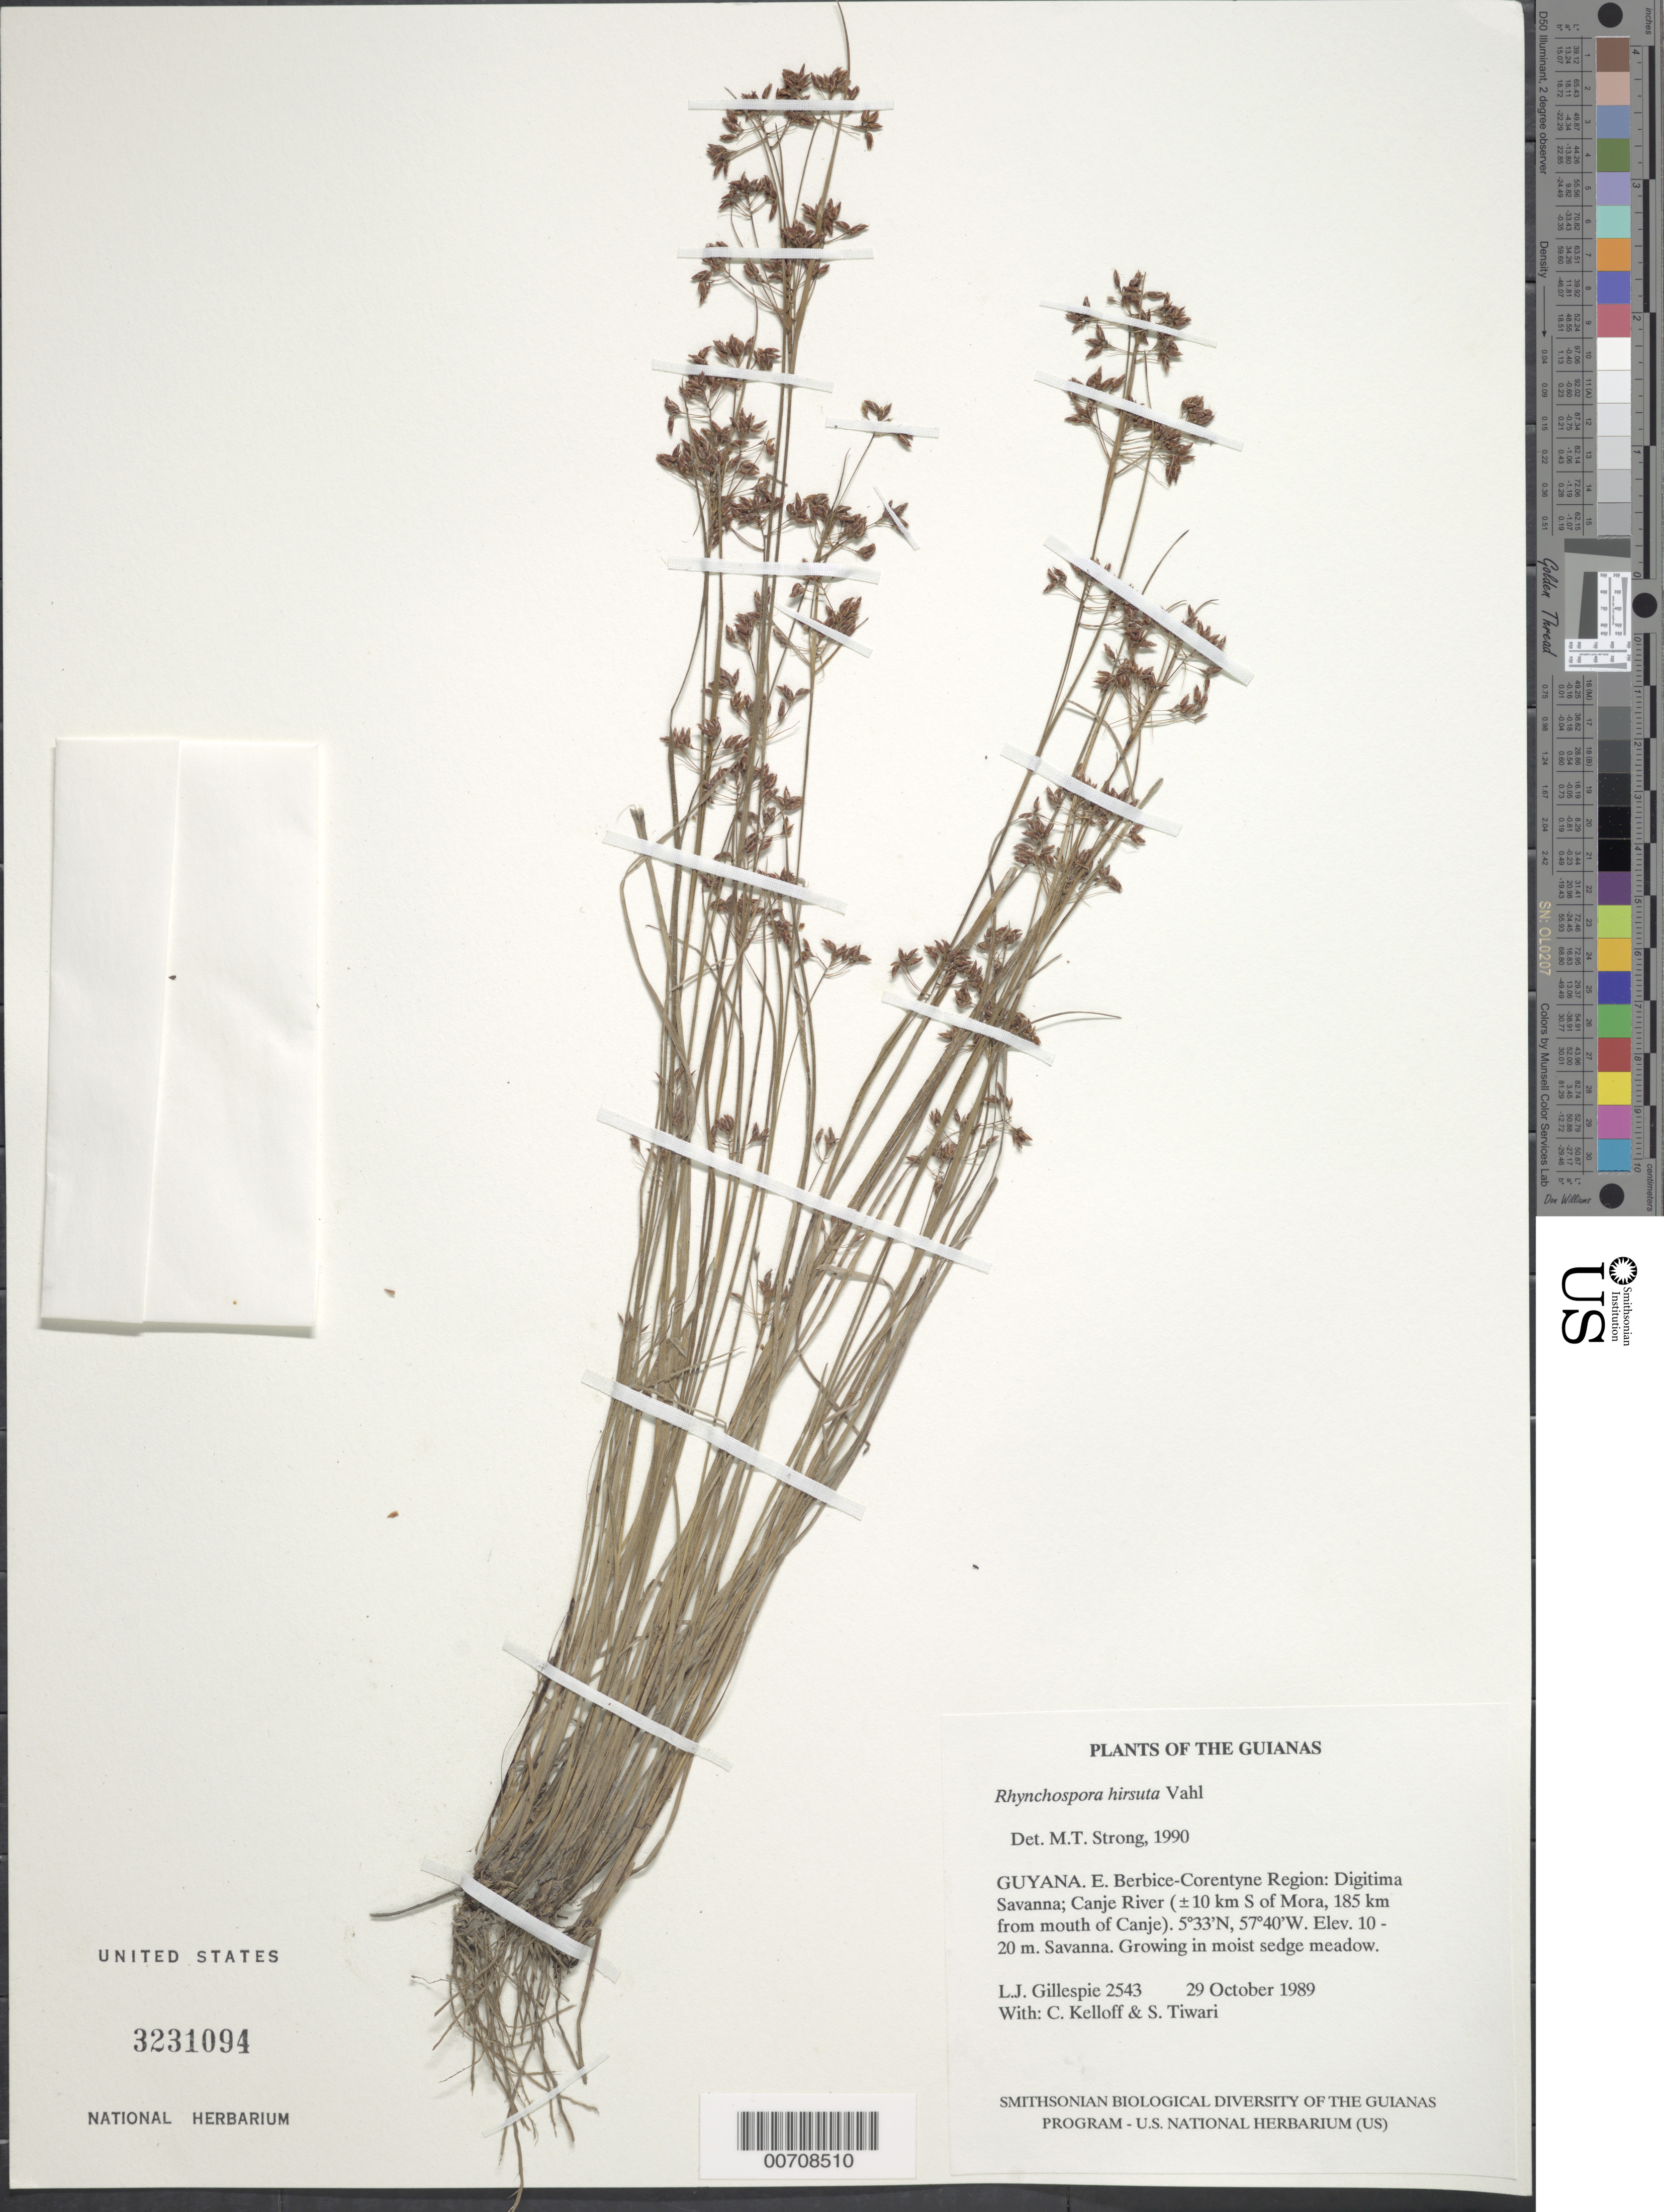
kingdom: Plantae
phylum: Tracheophyta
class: Liliopsida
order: Poales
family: Cyperaceae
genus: Rhynchospora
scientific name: Rhynchospora hirsuta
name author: (Vahl) Vahl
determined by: Strong, M. T., (US), Smithsonian Institution - National Museum of Natural History (UNITED STATES)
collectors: L. J. Gillespie, C. L. Kelloff & S. Tiwari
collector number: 2543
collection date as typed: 30 October 1989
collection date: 1989-10-30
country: Guyana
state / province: E. Berbice-Corentyne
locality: Digitima Savanna, Canje River, ±185 km from mouth of Canje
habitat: Savanna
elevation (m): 10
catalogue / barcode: US 3231094